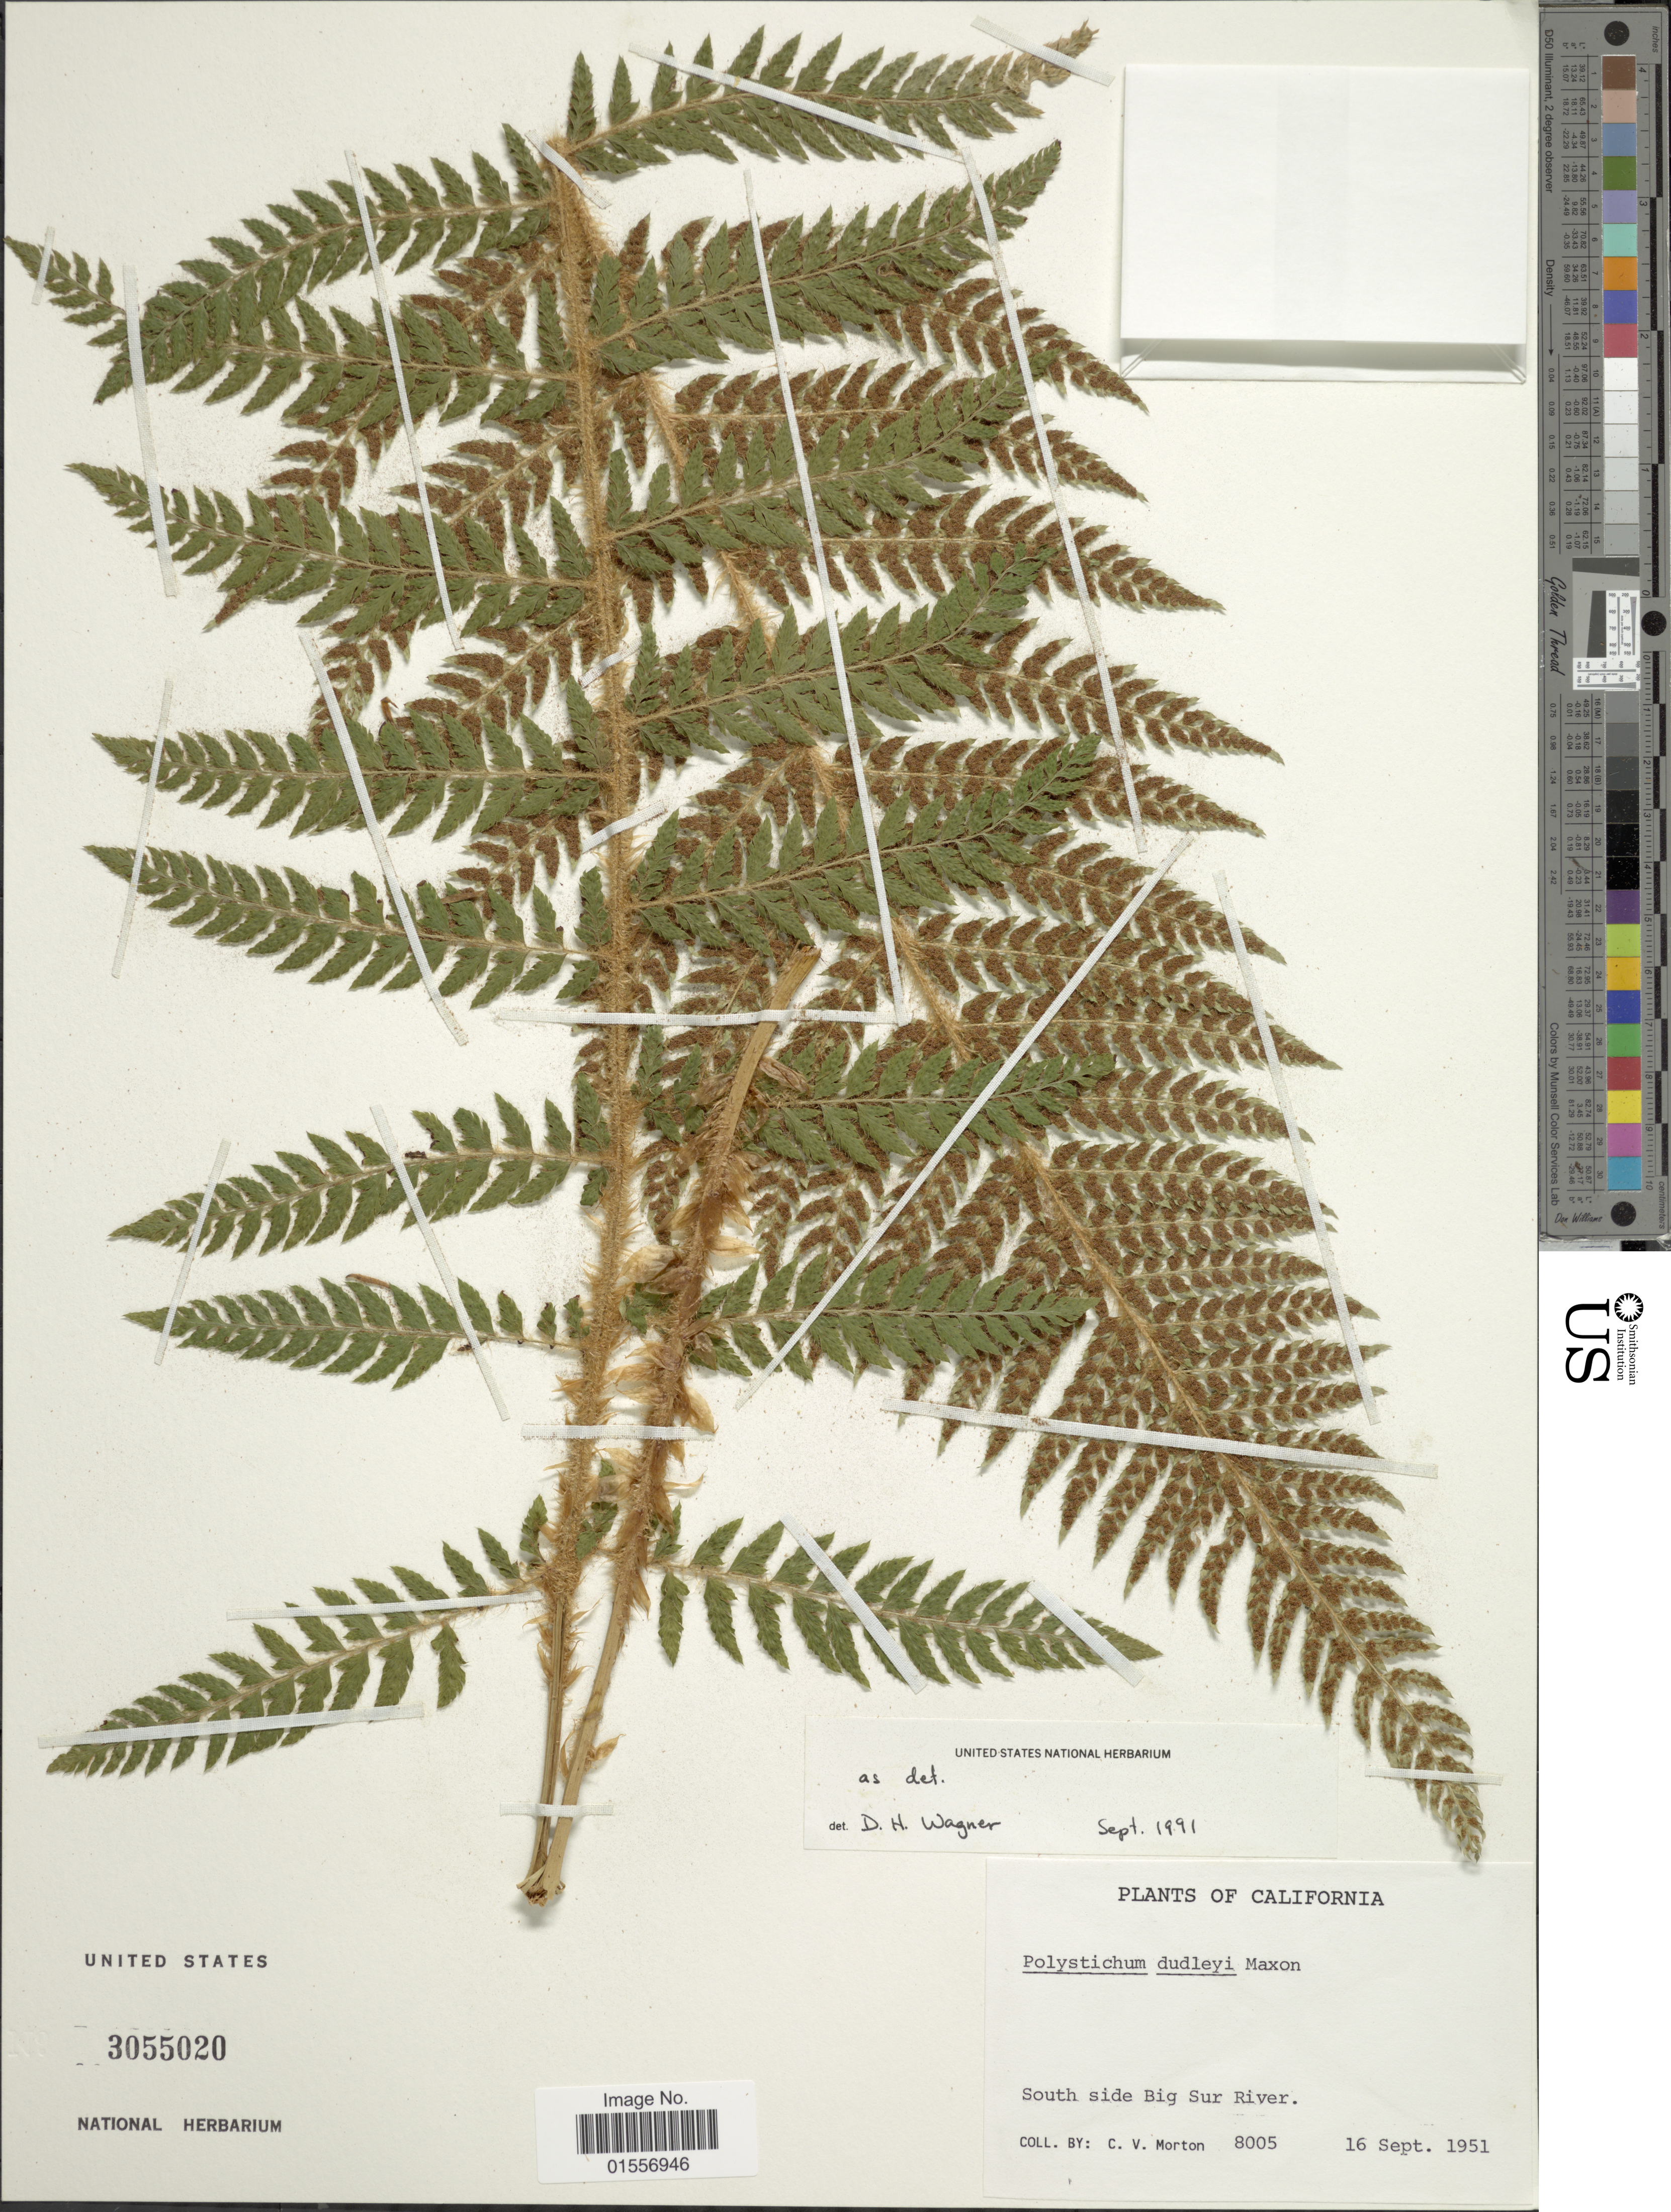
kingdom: Plantae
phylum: Tracheophyta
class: Polypodiopsida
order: Polypodiales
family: Dryopteridaceae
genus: Polystichum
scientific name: Polystichum dudleyi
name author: Maxon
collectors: C. V. Morton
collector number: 8005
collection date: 1951-09-16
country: United States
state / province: California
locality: South side Big Sur River.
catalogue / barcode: US 3055020